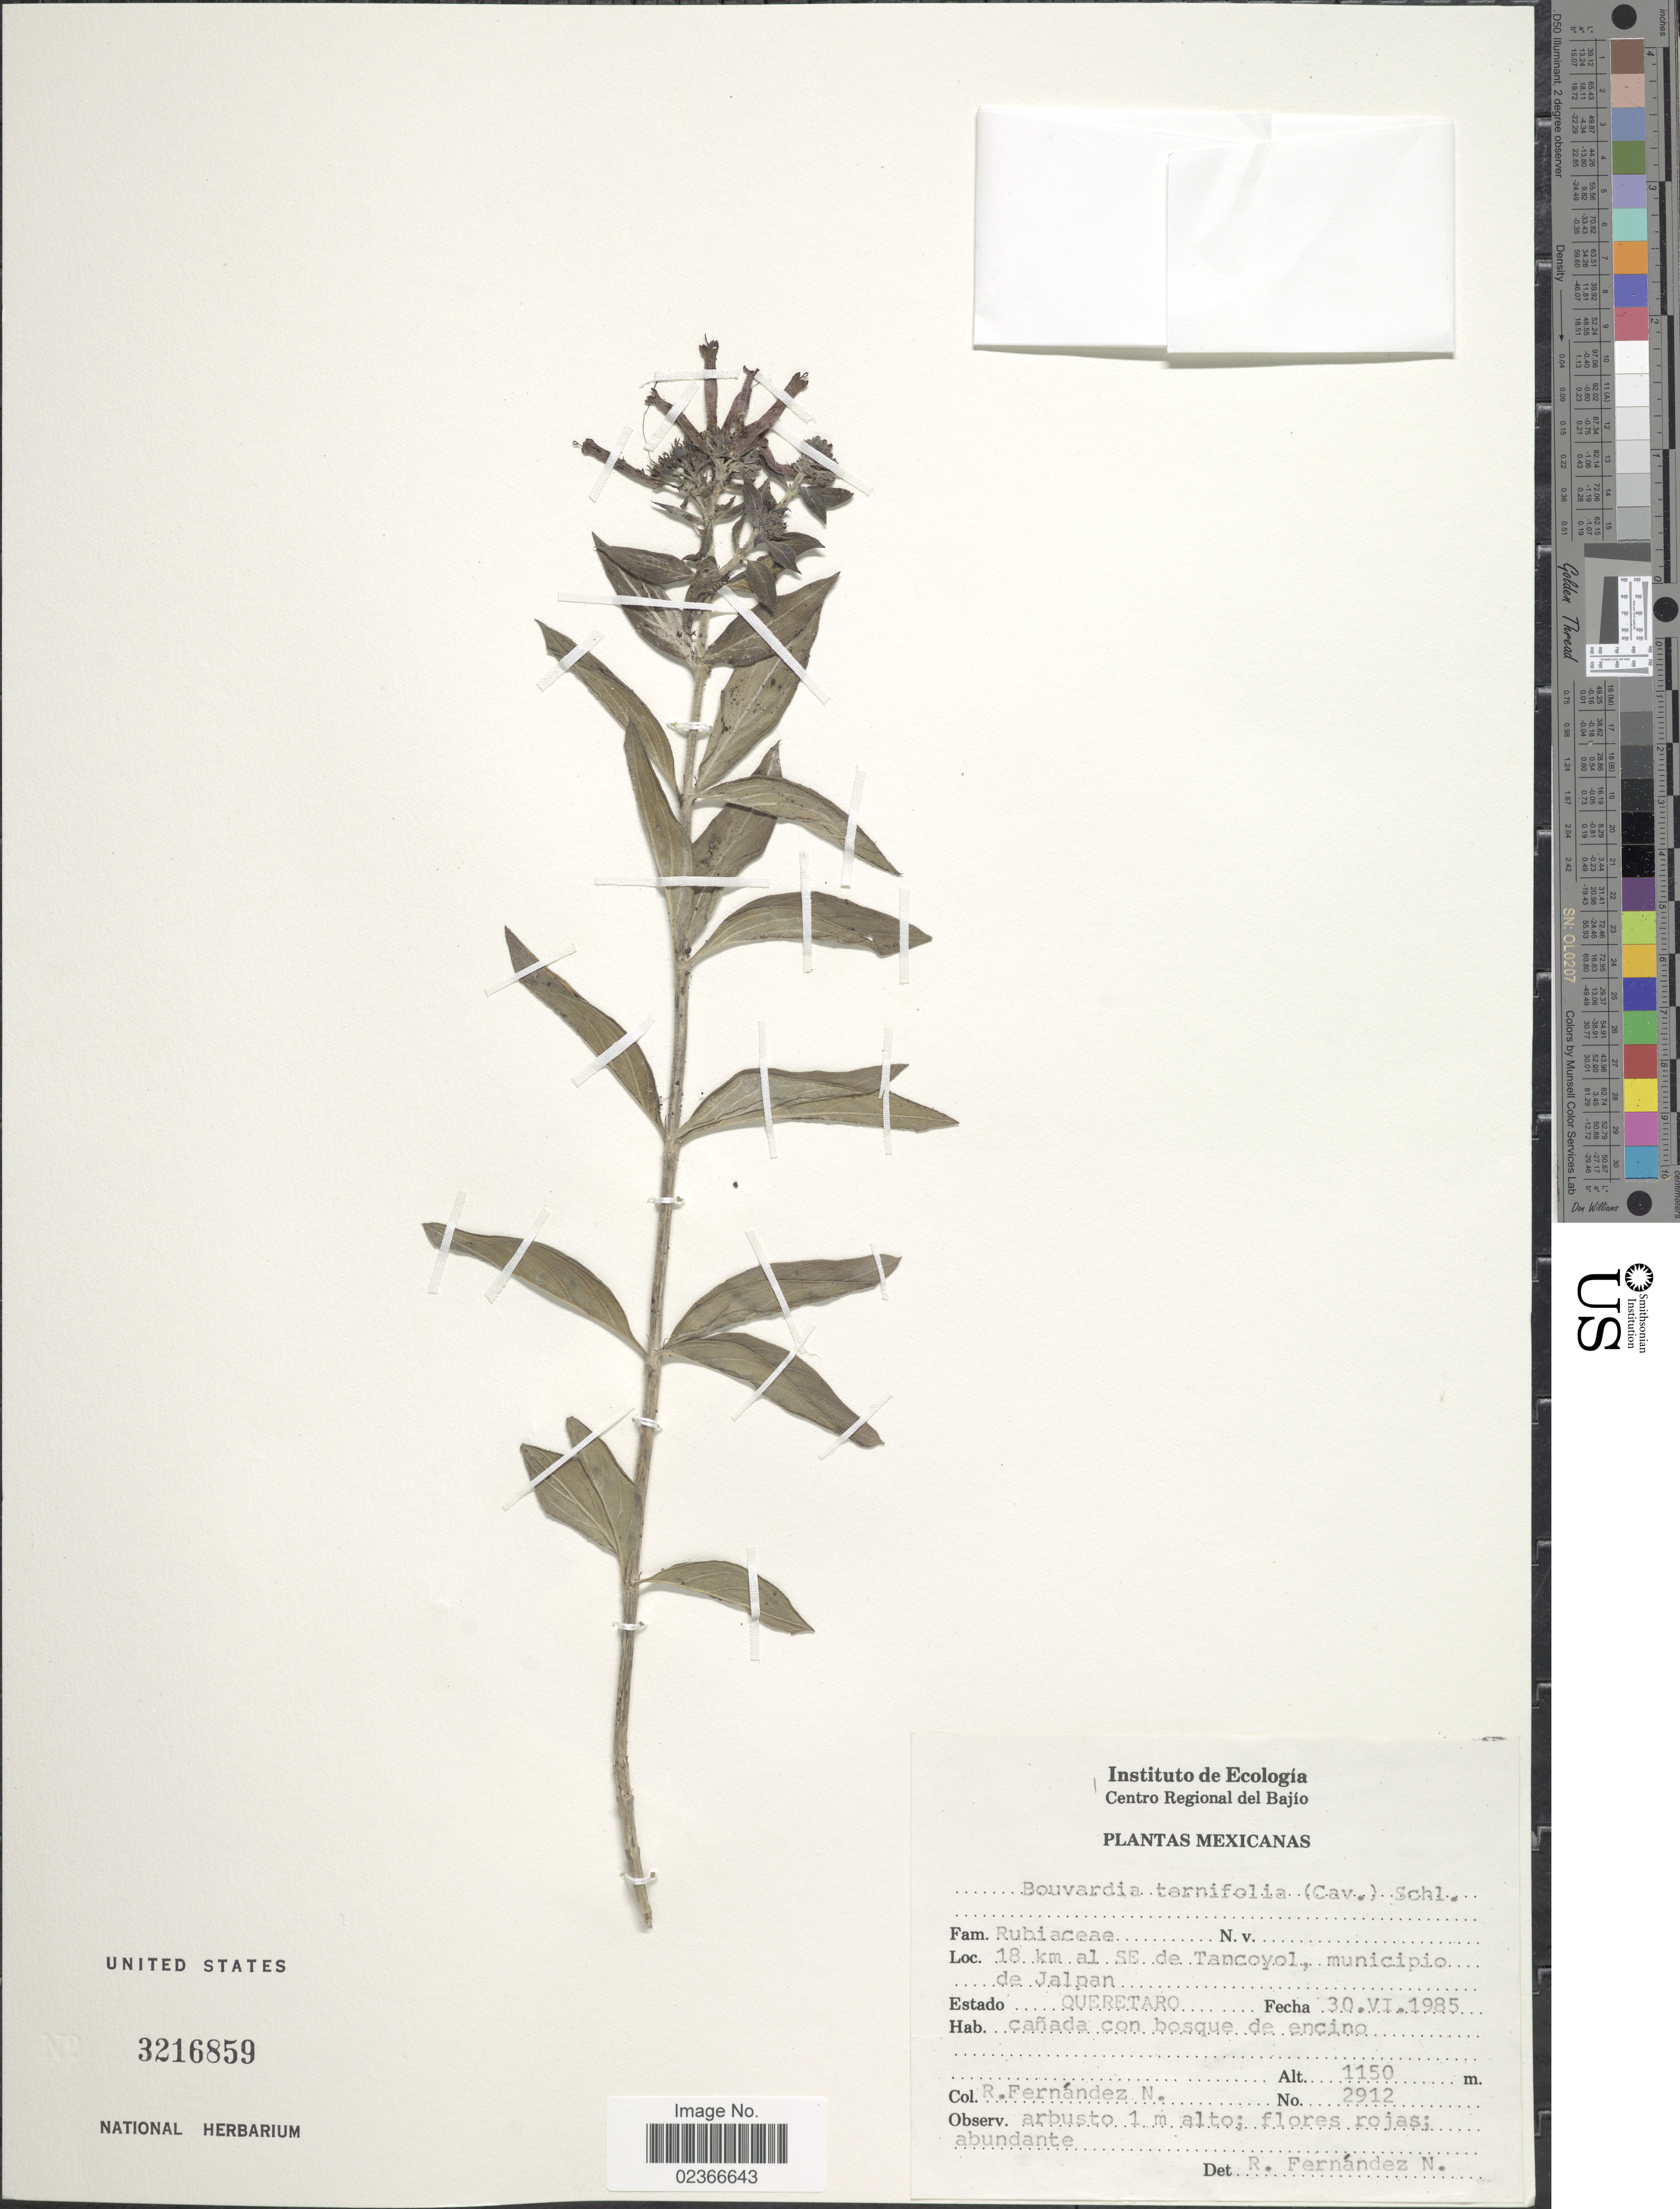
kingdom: Plantae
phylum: Tracheophyta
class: Magnoliopsida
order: Gentianales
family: Rubiaceae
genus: Bouvardia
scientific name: Bouvardia ternifolia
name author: (Cav.) Schltdl.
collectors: R. Fernández Nava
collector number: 2912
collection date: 1985-06-30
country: Mexico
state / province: Querétaro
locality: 18 km al SE de Tancoyol, municipio de Jalpan. Estado Queretaro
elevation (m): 1150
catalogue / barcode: US 3216859